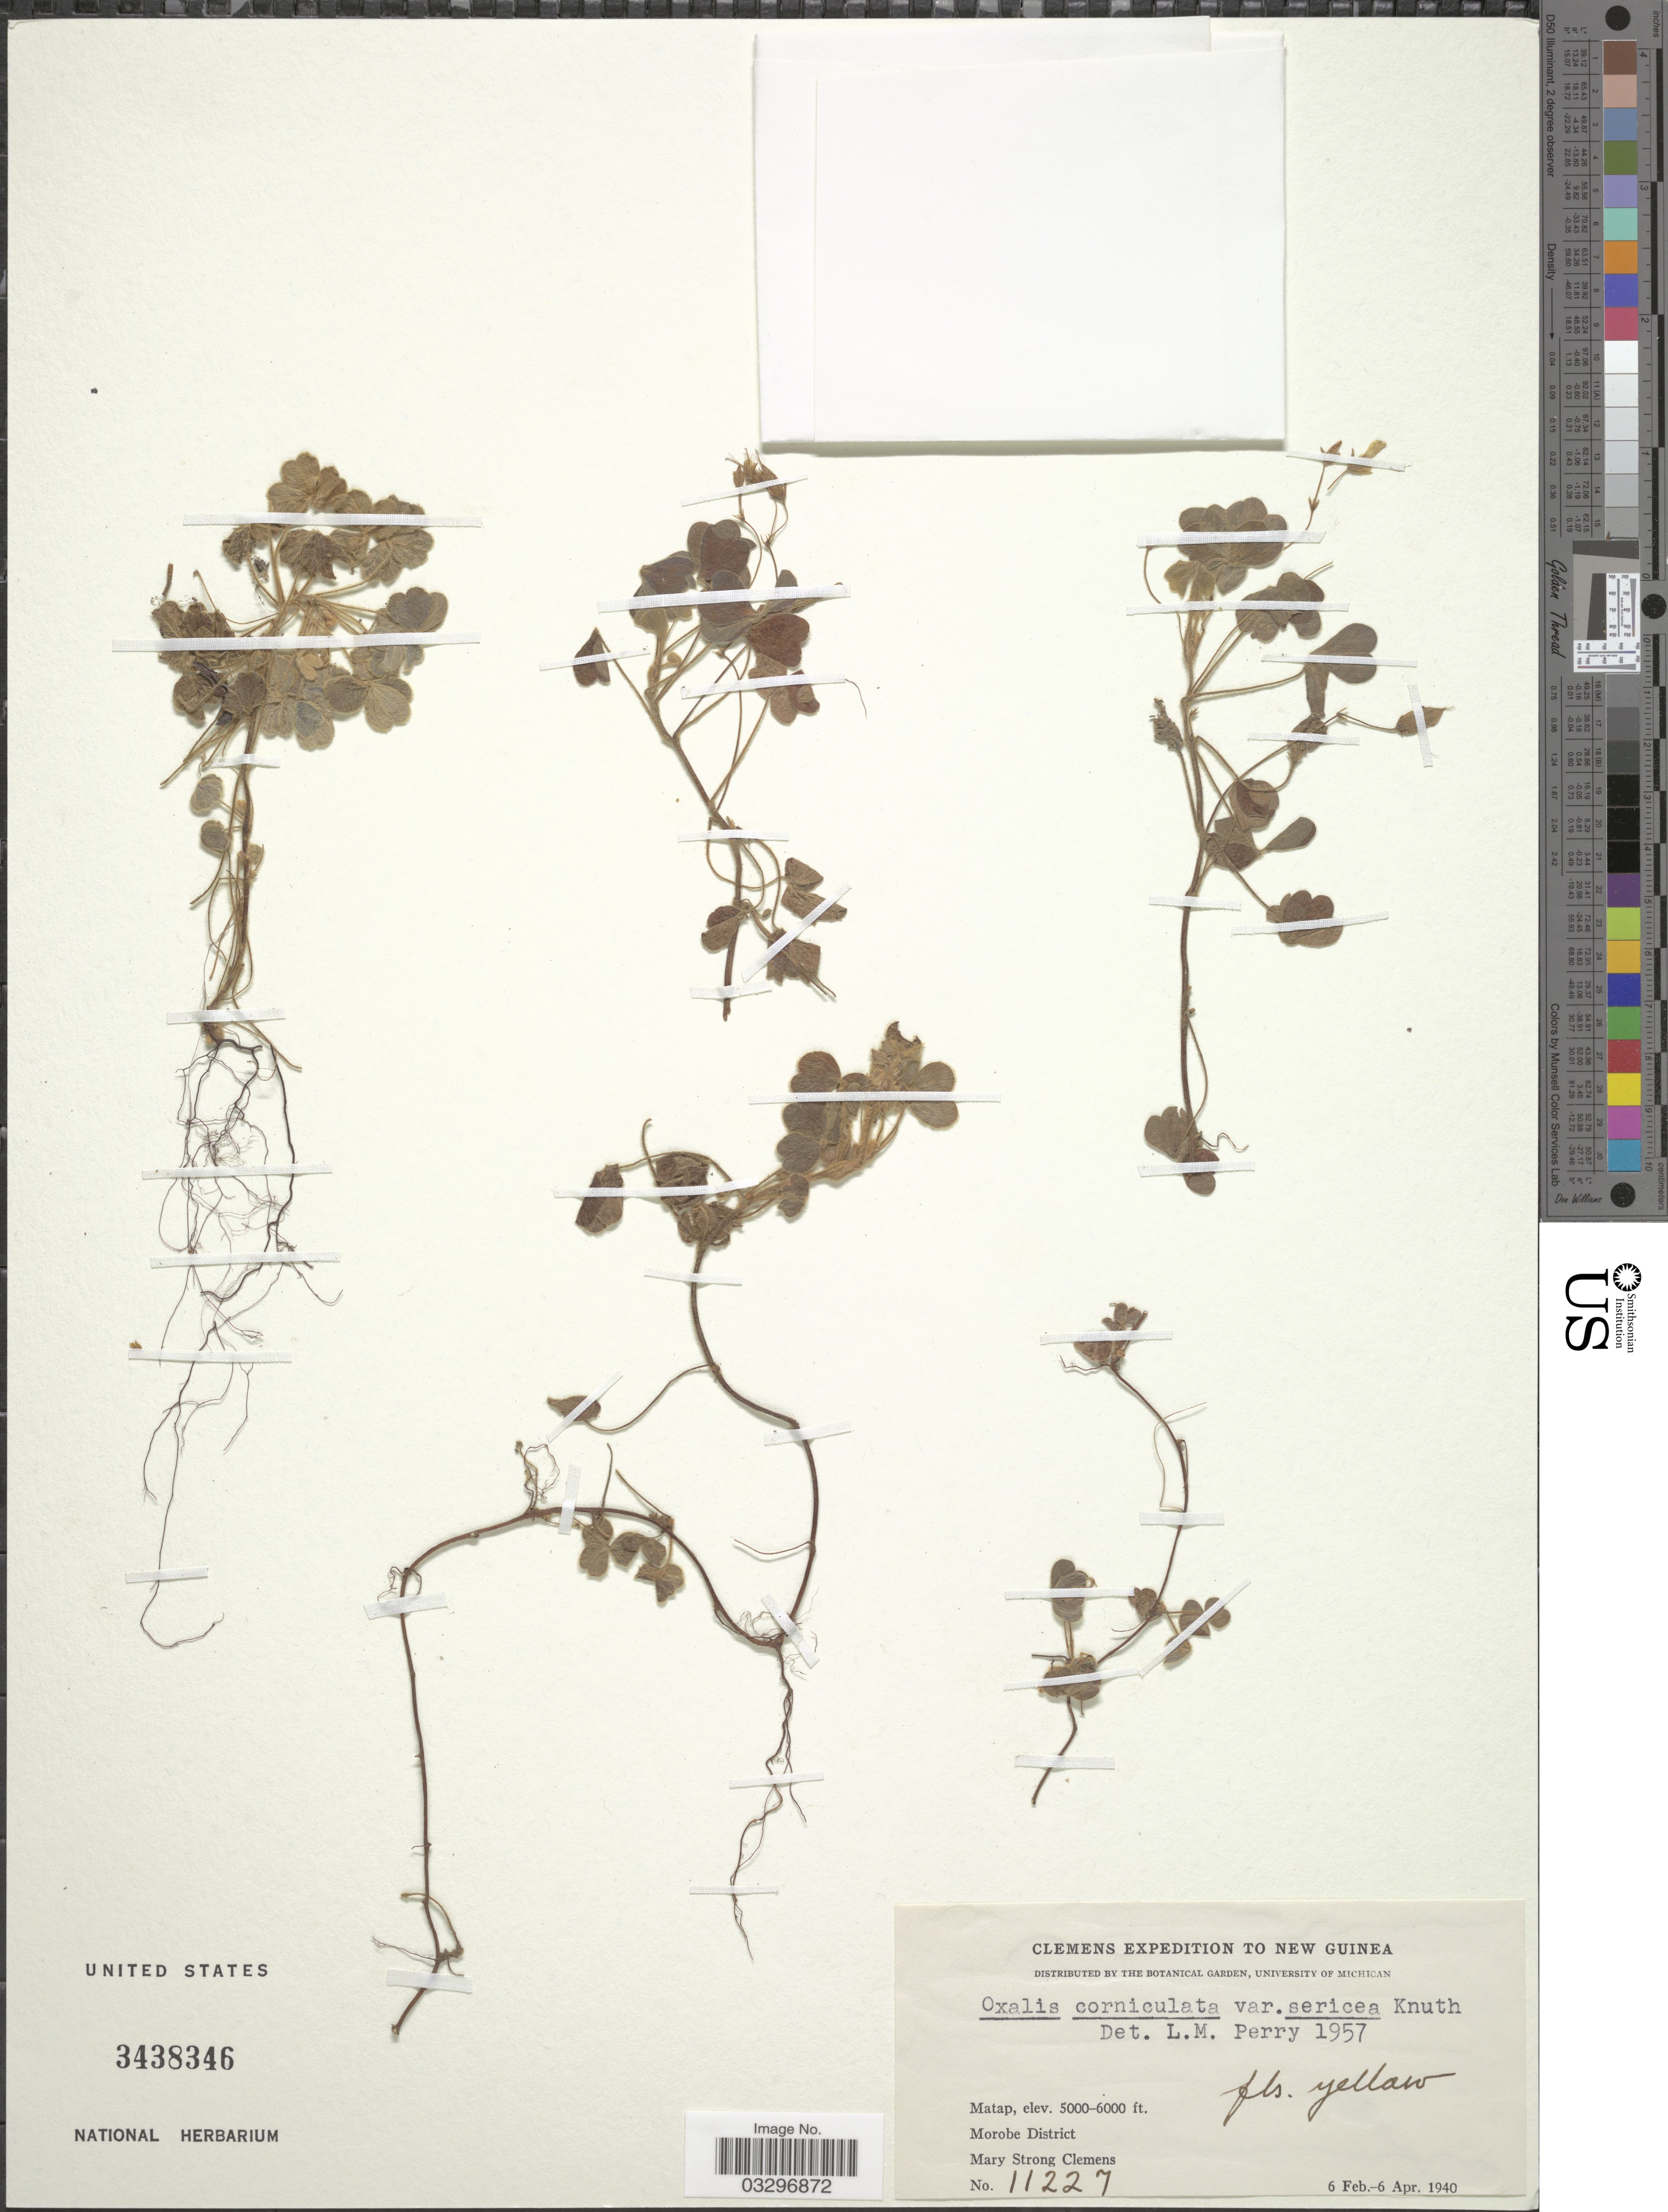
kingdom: Plantae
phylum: Tracheophyta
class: Magnoliopsida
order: Oxalidales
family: Oxalidaceae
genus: Oxalis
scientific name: Oxalis corniculata var. sericea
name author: R. Knuth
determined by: Perry, L. M.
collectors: M. S. Clemens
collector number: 11227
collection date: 1940-02-06/1940-04-06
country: Papua New Guinea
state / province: Morobe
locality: New Guinea. Matap, Morobe District.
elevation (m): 1524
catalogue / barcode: US 3438346